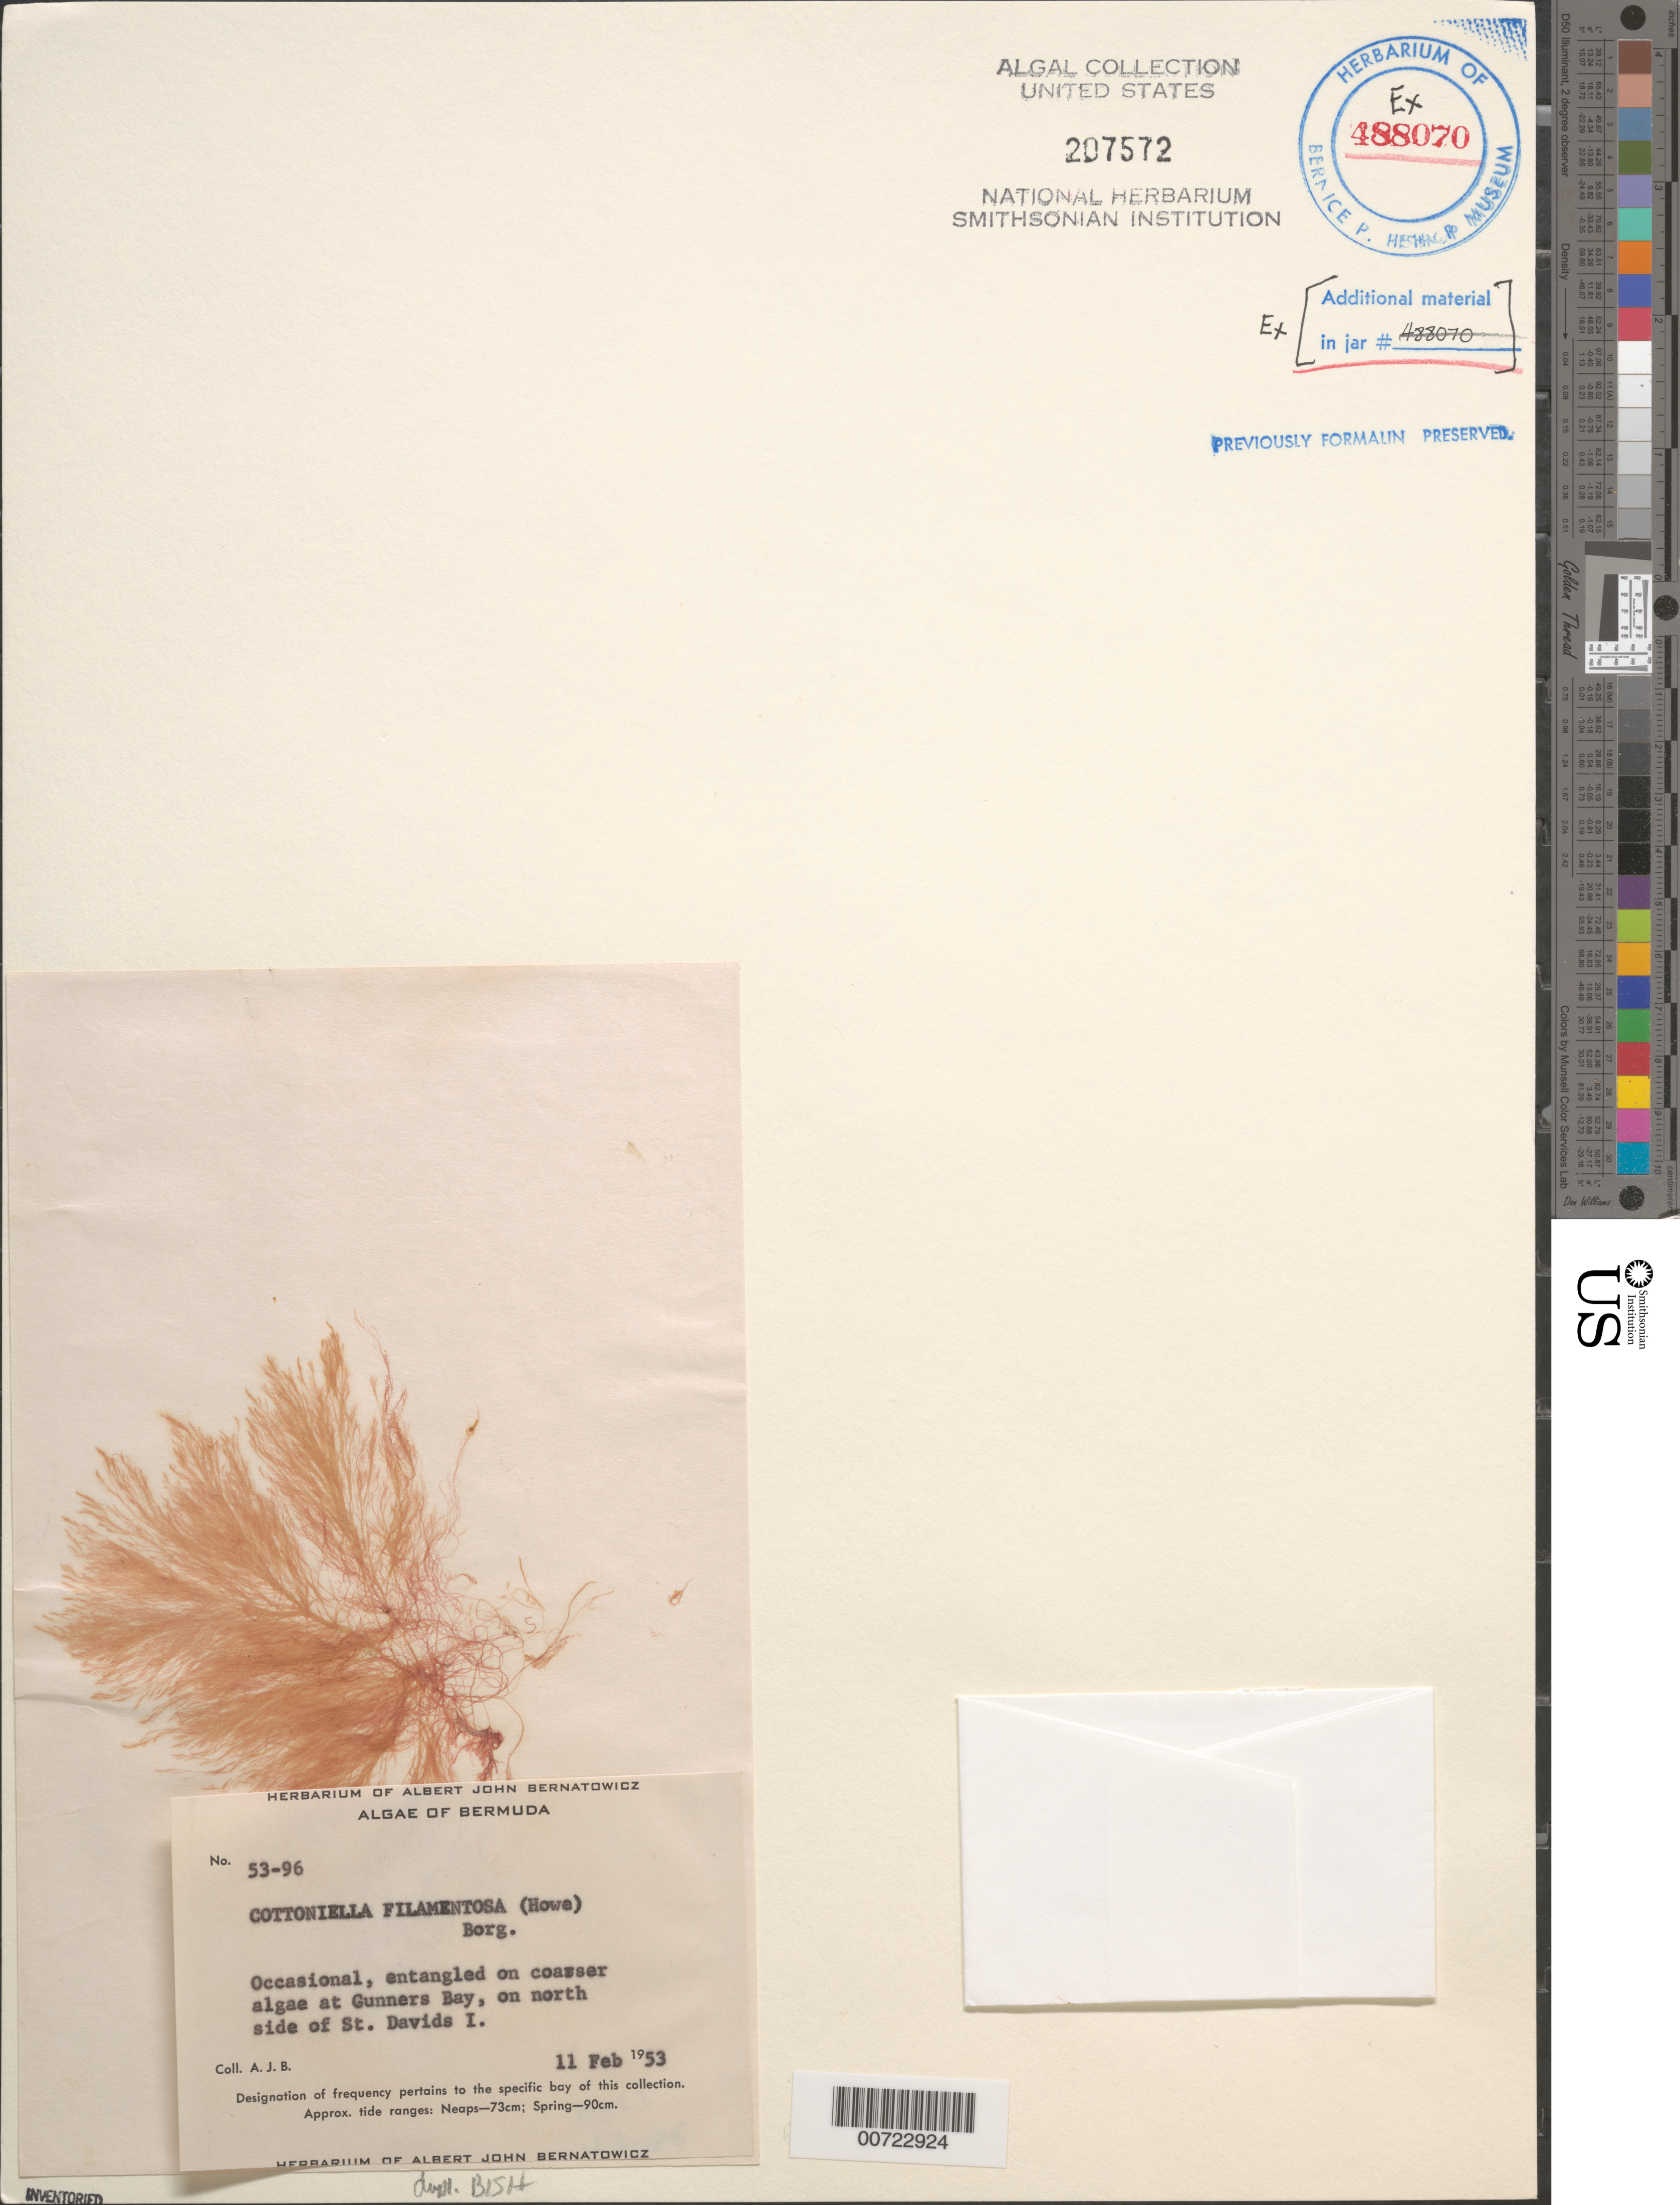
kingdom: Plantae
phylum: Rhodophyta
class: Florideophyceae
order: Ceramiales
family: Sarcomeniaceae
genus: Cottoniella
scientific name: Cottoniella filamentosa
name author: (M. Howe) Børgesen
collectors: A. Bernatowicz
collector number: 53-96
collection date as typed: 11 Feb 1953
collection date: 1953-02-11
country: Bermuda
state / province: Saint George's (parish)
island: St. David's Island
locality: Gunners Bay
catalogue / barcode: US 207572